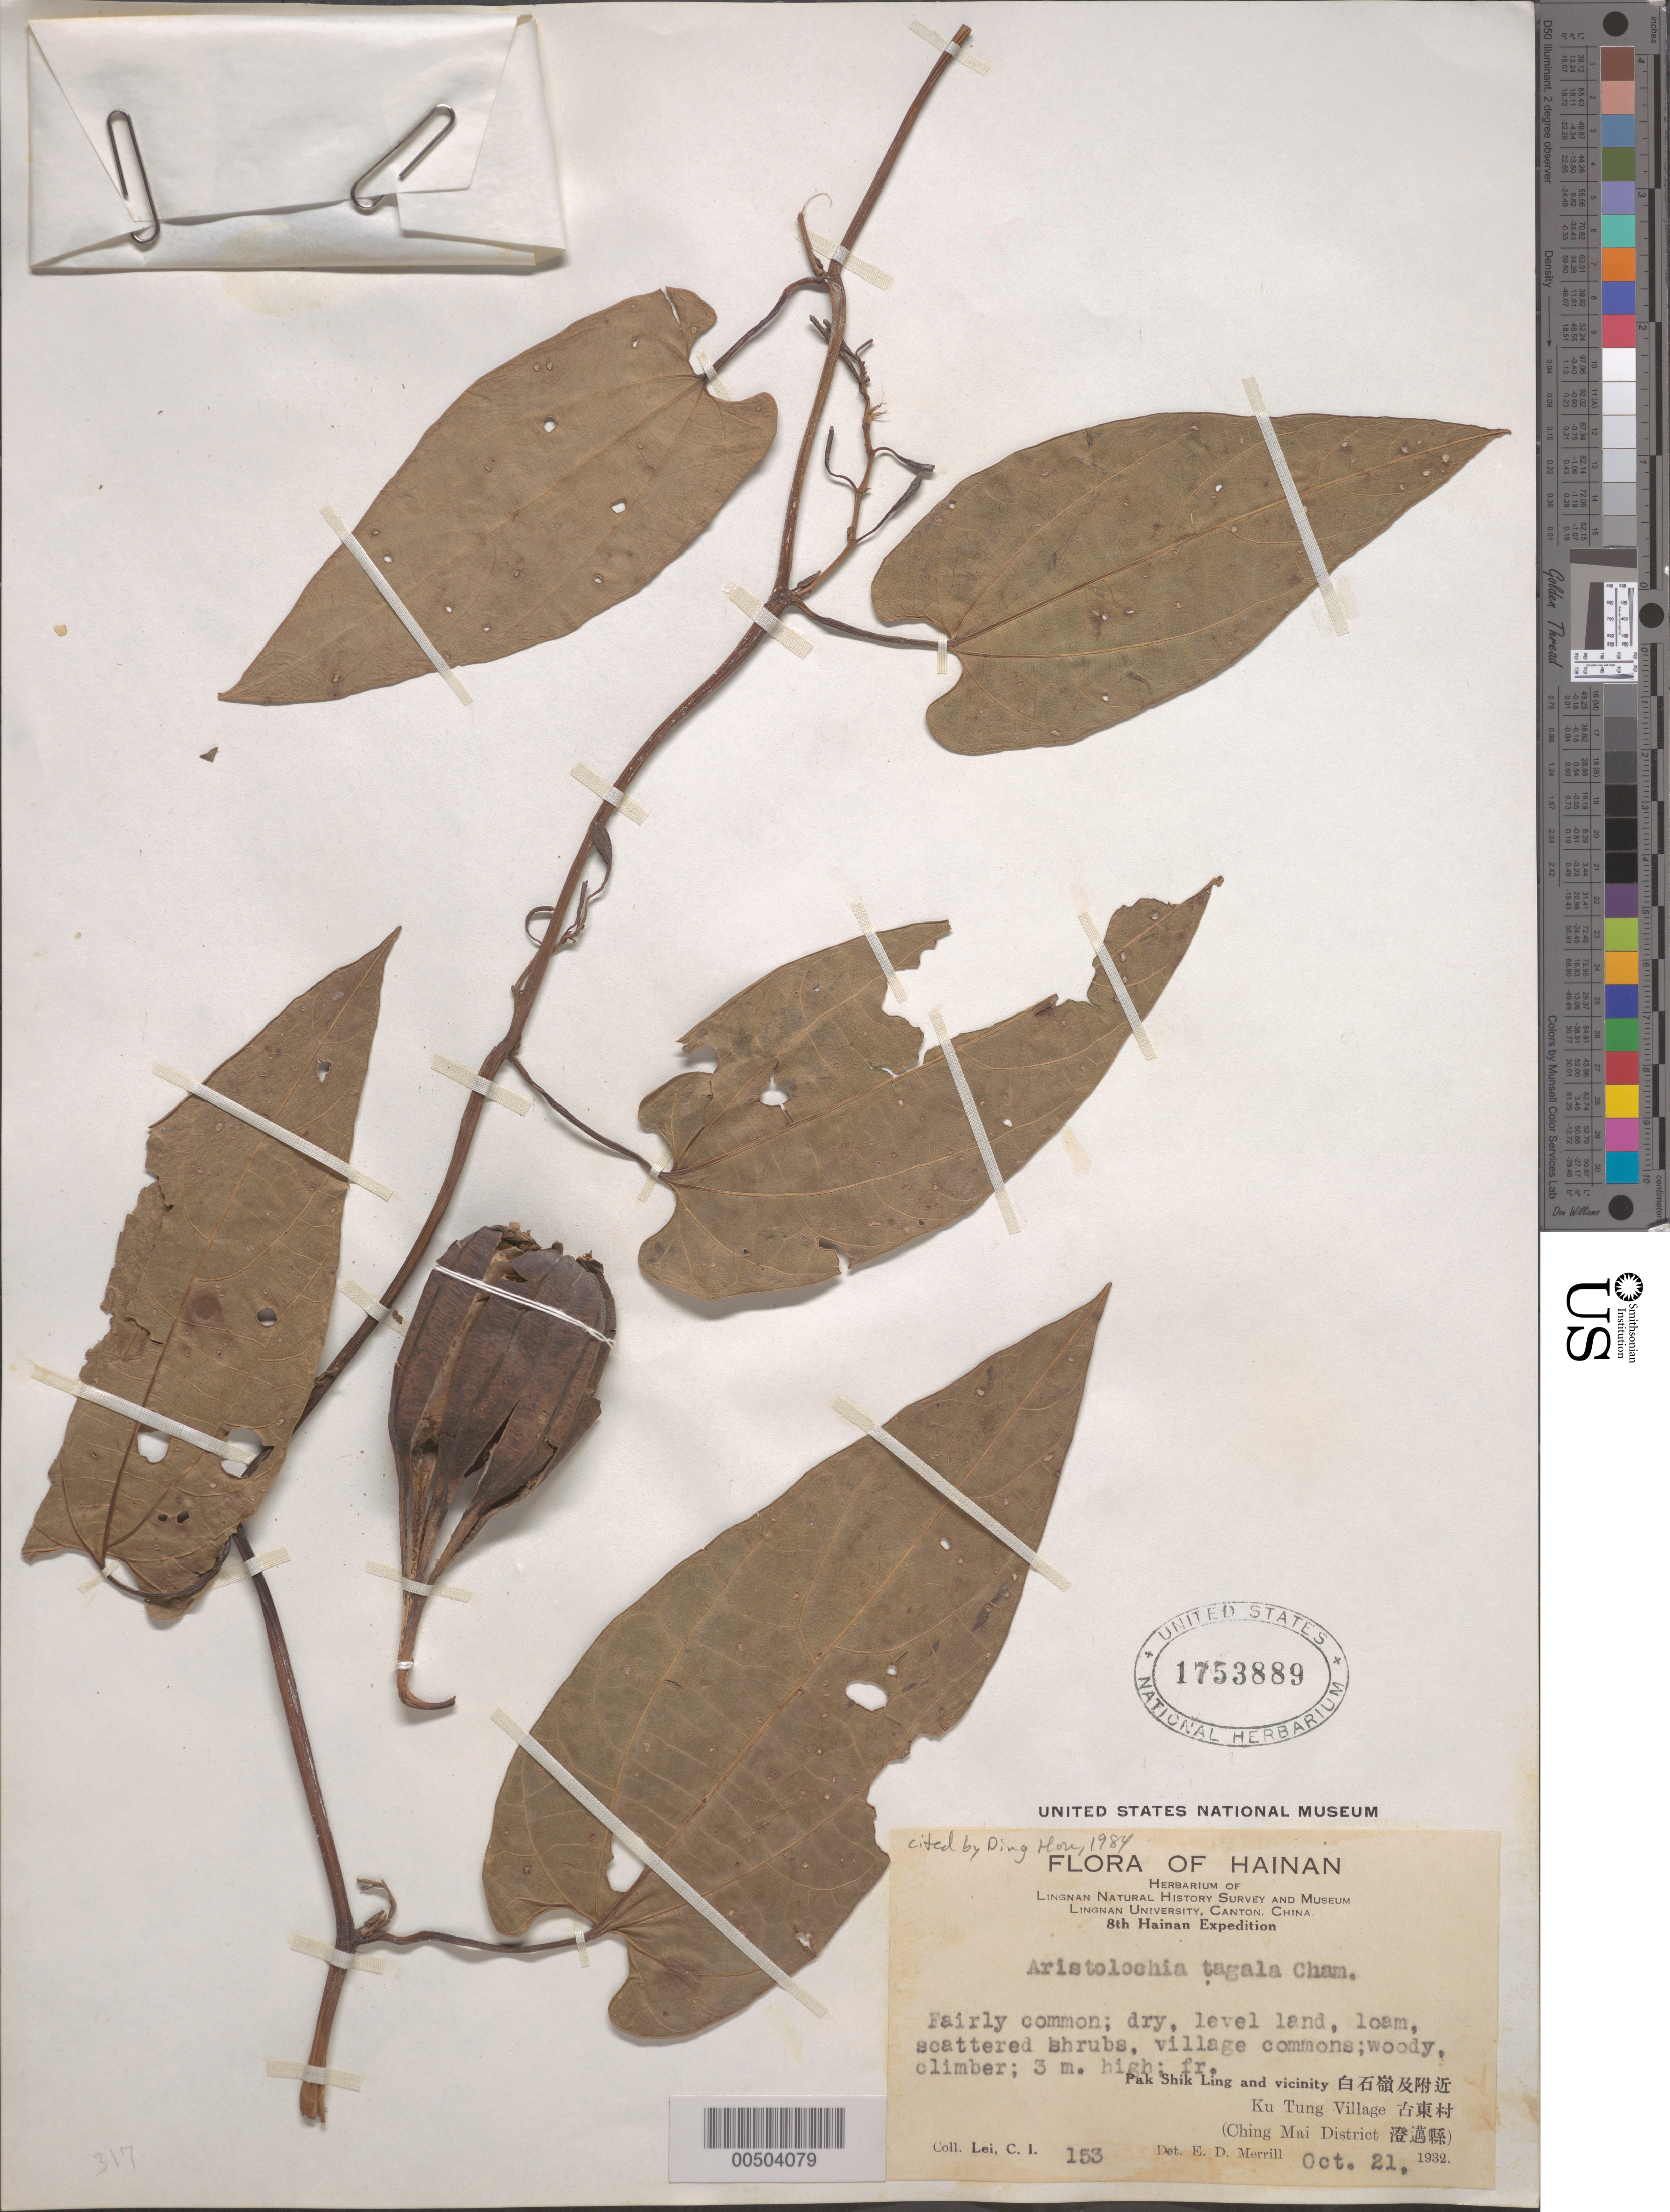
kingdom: Plantae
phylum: Tracheophyta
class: Magnoliopsida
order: Piperales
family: Aristolochiaceae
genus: Aristolochia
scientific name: Aristolochia tagala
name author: Cham.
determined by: Merrill, Elmer D.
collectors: C. I. Lei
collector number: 153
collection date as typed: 21 Oct 1932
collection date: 1932-10-21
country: China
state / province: Hainan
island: Hainan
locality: Pak Shik Ling and vicinity, Ku Tung Village, (Ching Mai District)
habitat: Fairly common; 3 m high;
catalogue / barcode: US 1753889